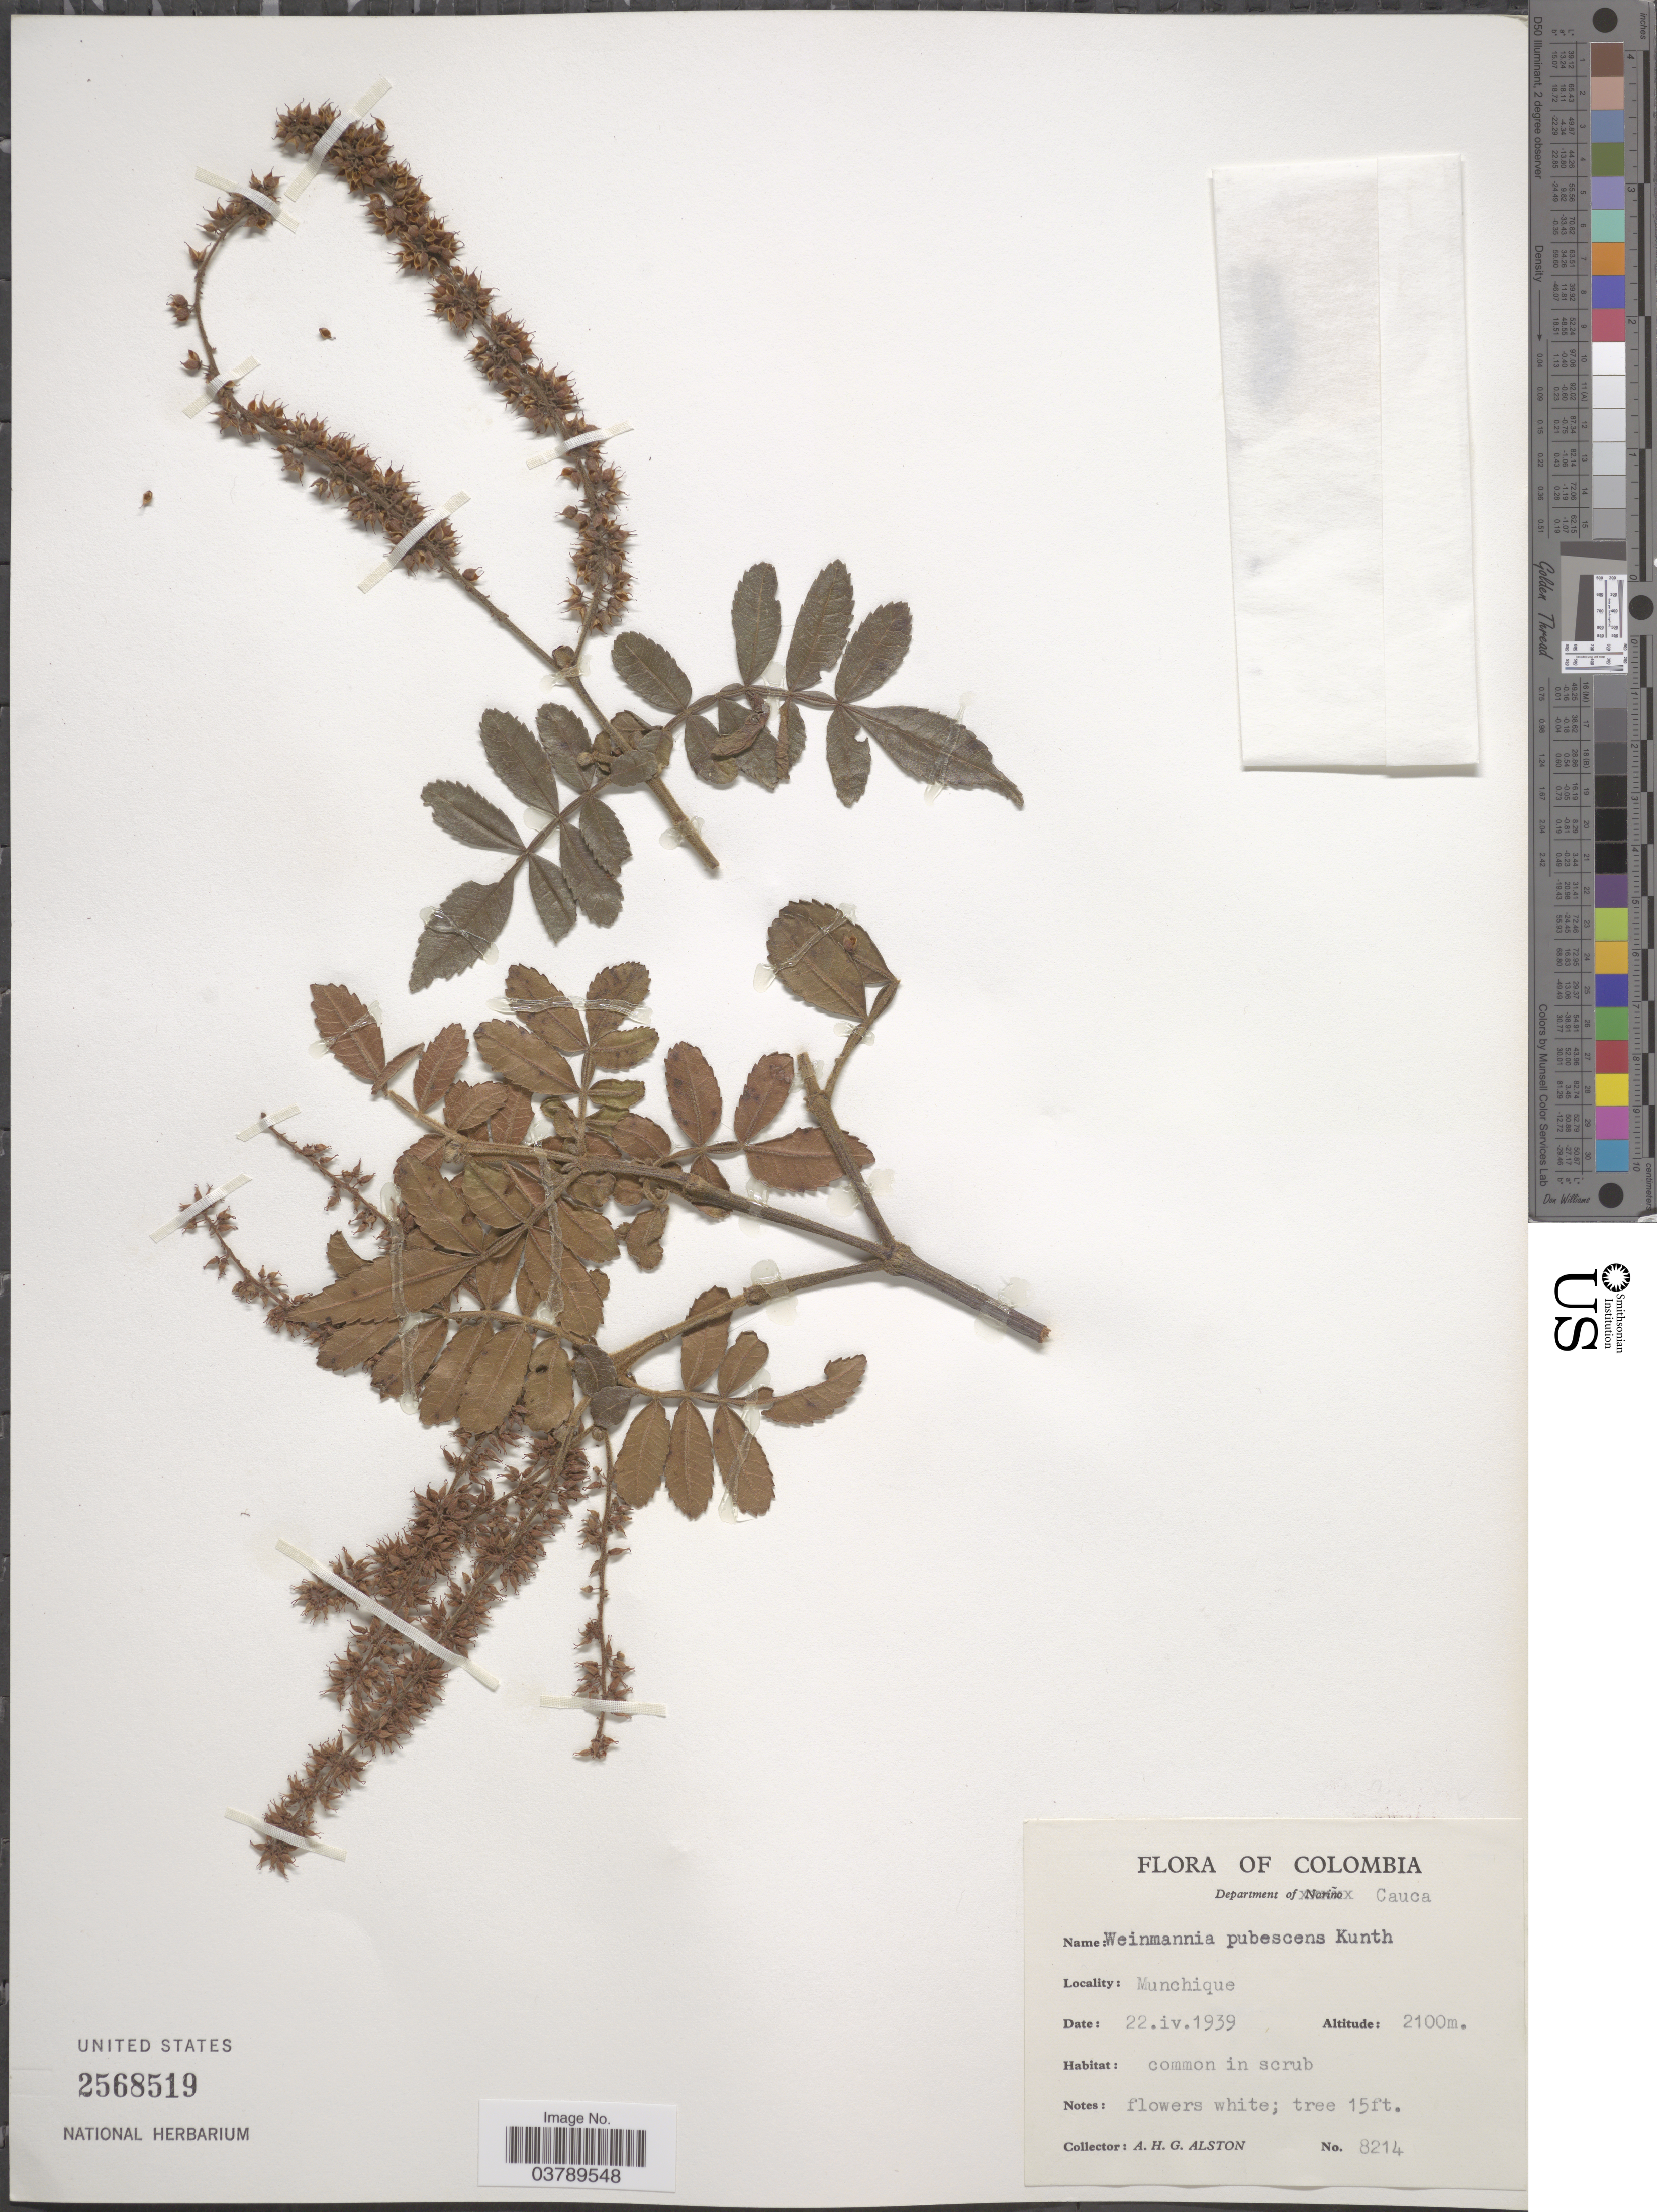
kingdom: Plantae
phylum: Tracheophyta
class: Magnoliopsida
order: Oxalidales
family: Cunoniaceae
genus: Weinmannia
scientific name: Weinmannia pubescens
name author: Kunth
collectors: A. H. Alston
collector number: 8214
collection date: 1939-04-22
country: Colombia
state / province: Cauca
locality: Department of Cauca. Munchique.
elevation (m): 2100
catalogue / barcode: US 2568519